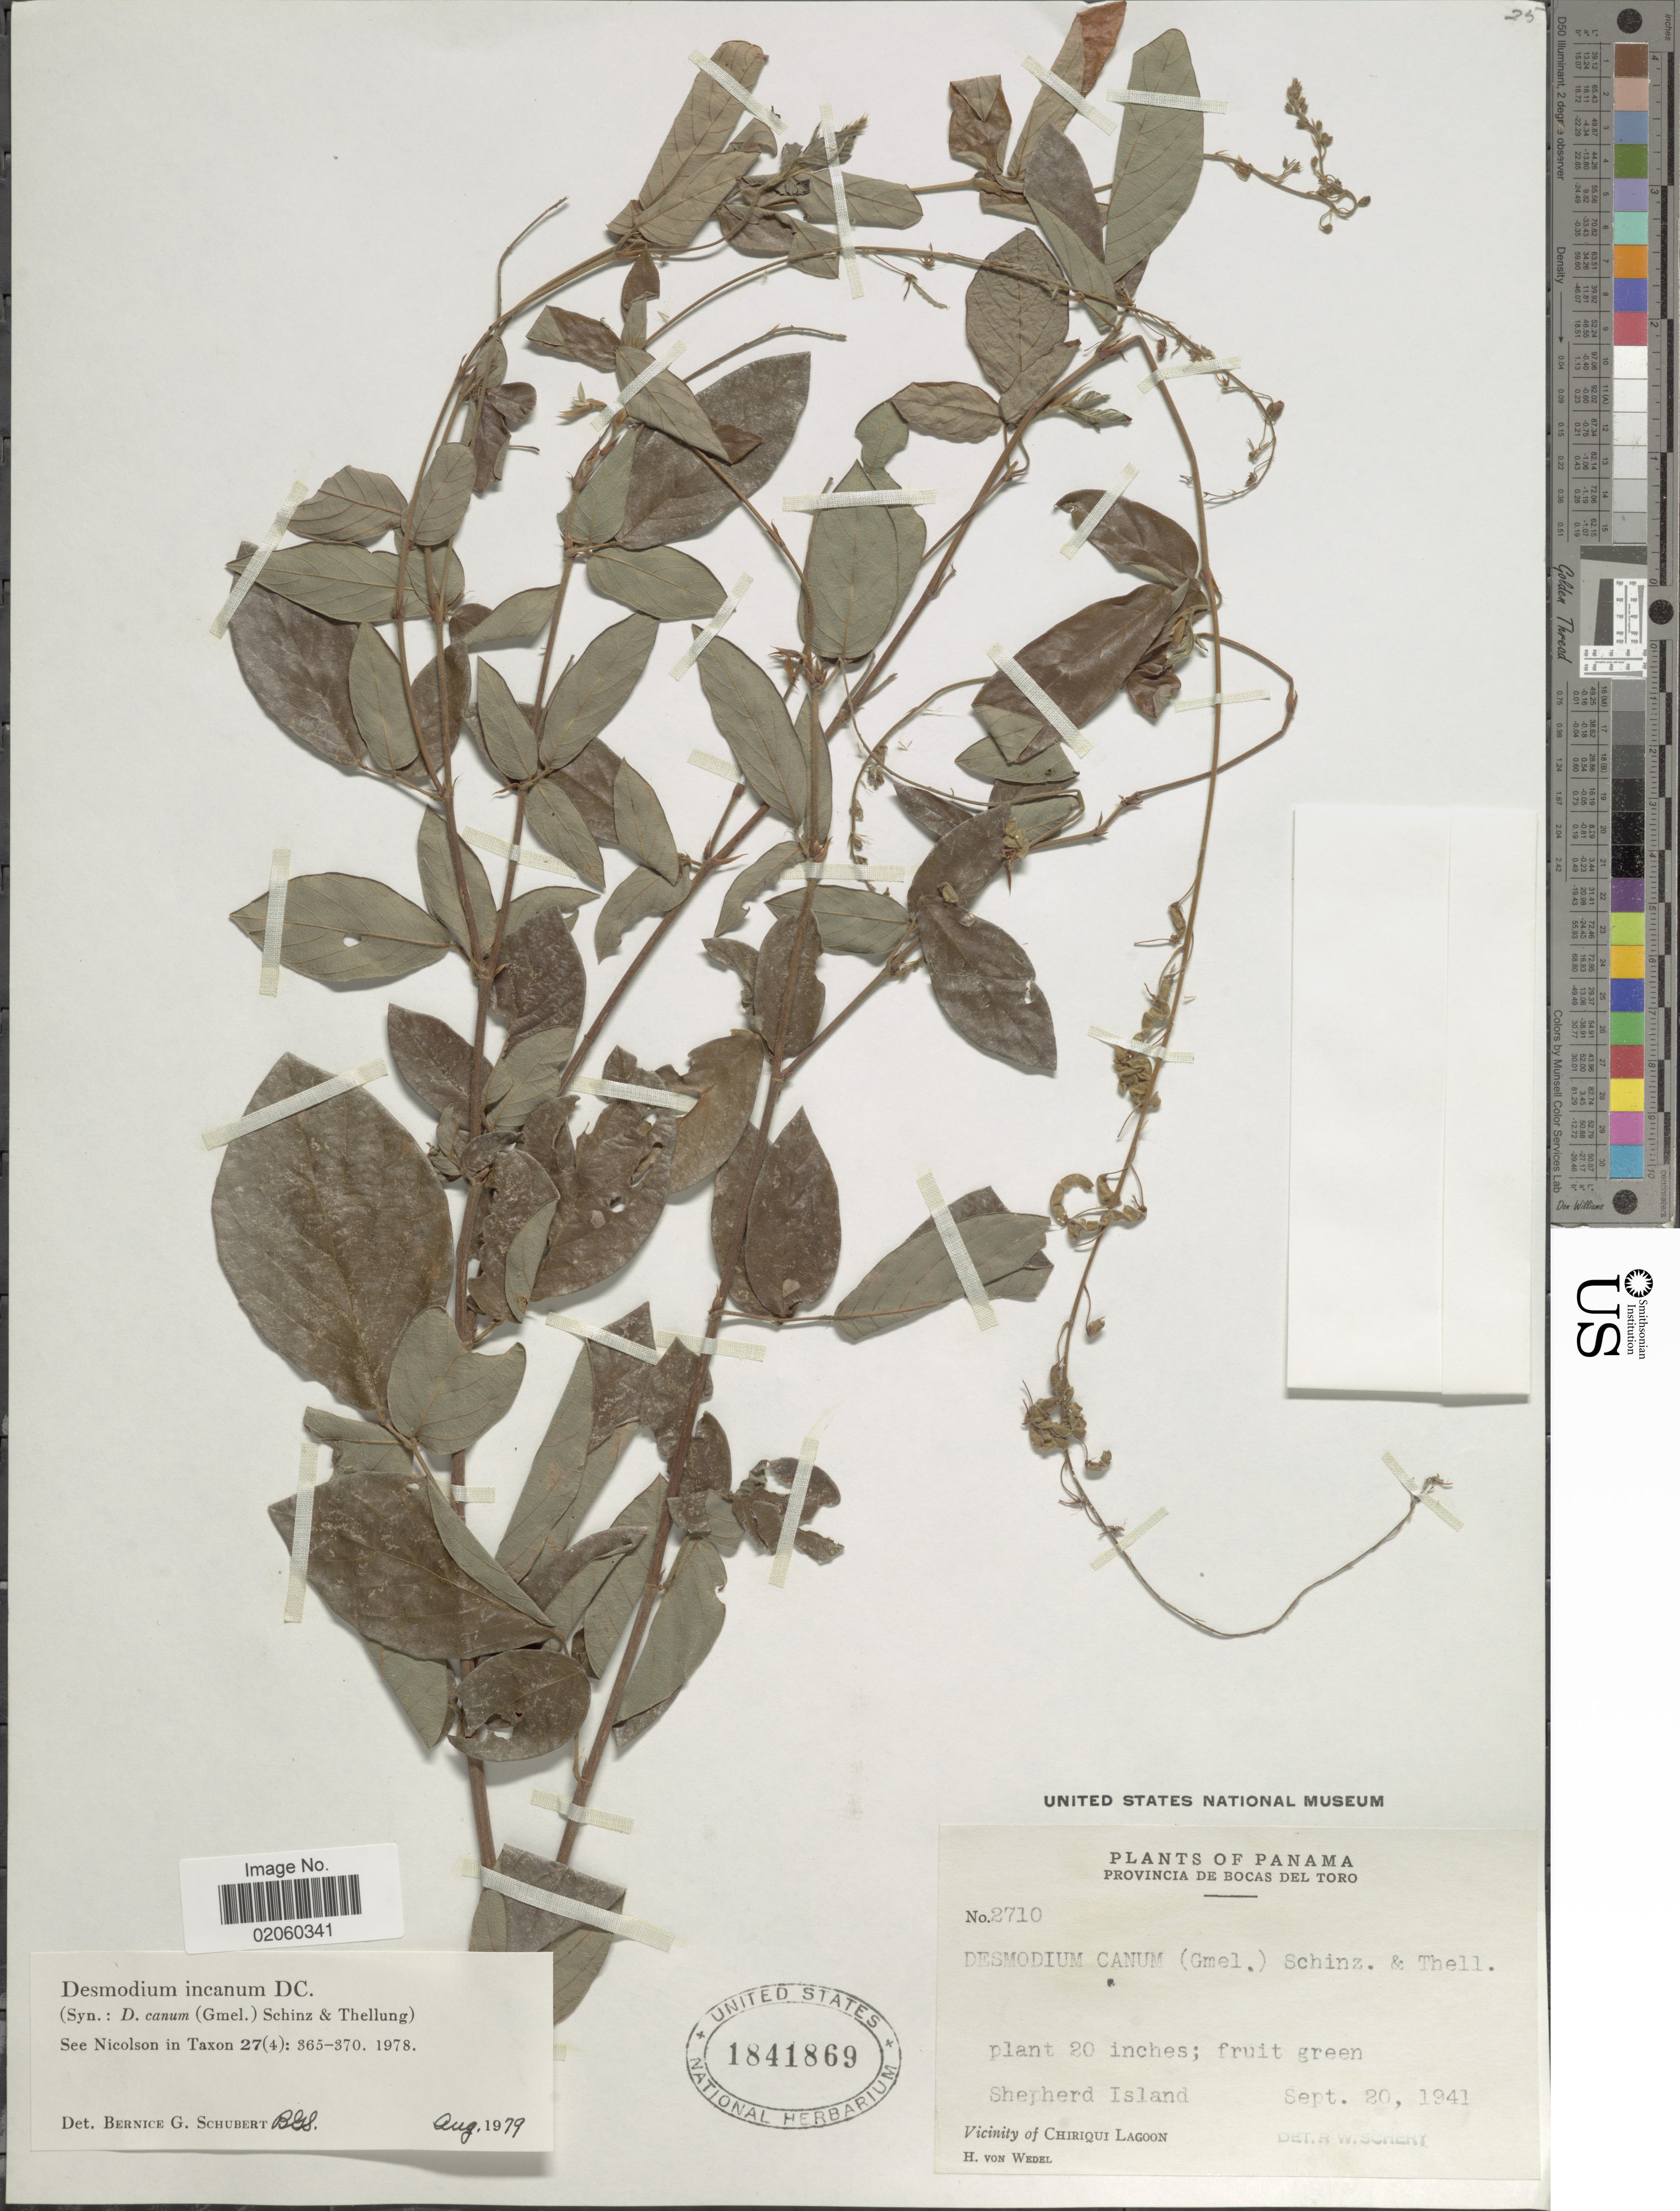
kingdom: Plantae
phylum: Tracheophyta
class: Magnoliopsida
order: Fabales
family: Fabaceae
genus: Desmodium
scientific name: Desmodium incanum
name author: (Sw.) DC.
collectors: H. von Wedel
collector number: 2710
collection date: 1941-09-20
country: Panama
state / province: Bocas del Toro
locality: Shepherd Island, Vicinity of Chiriqui Lagoon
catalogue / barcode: US 1841869